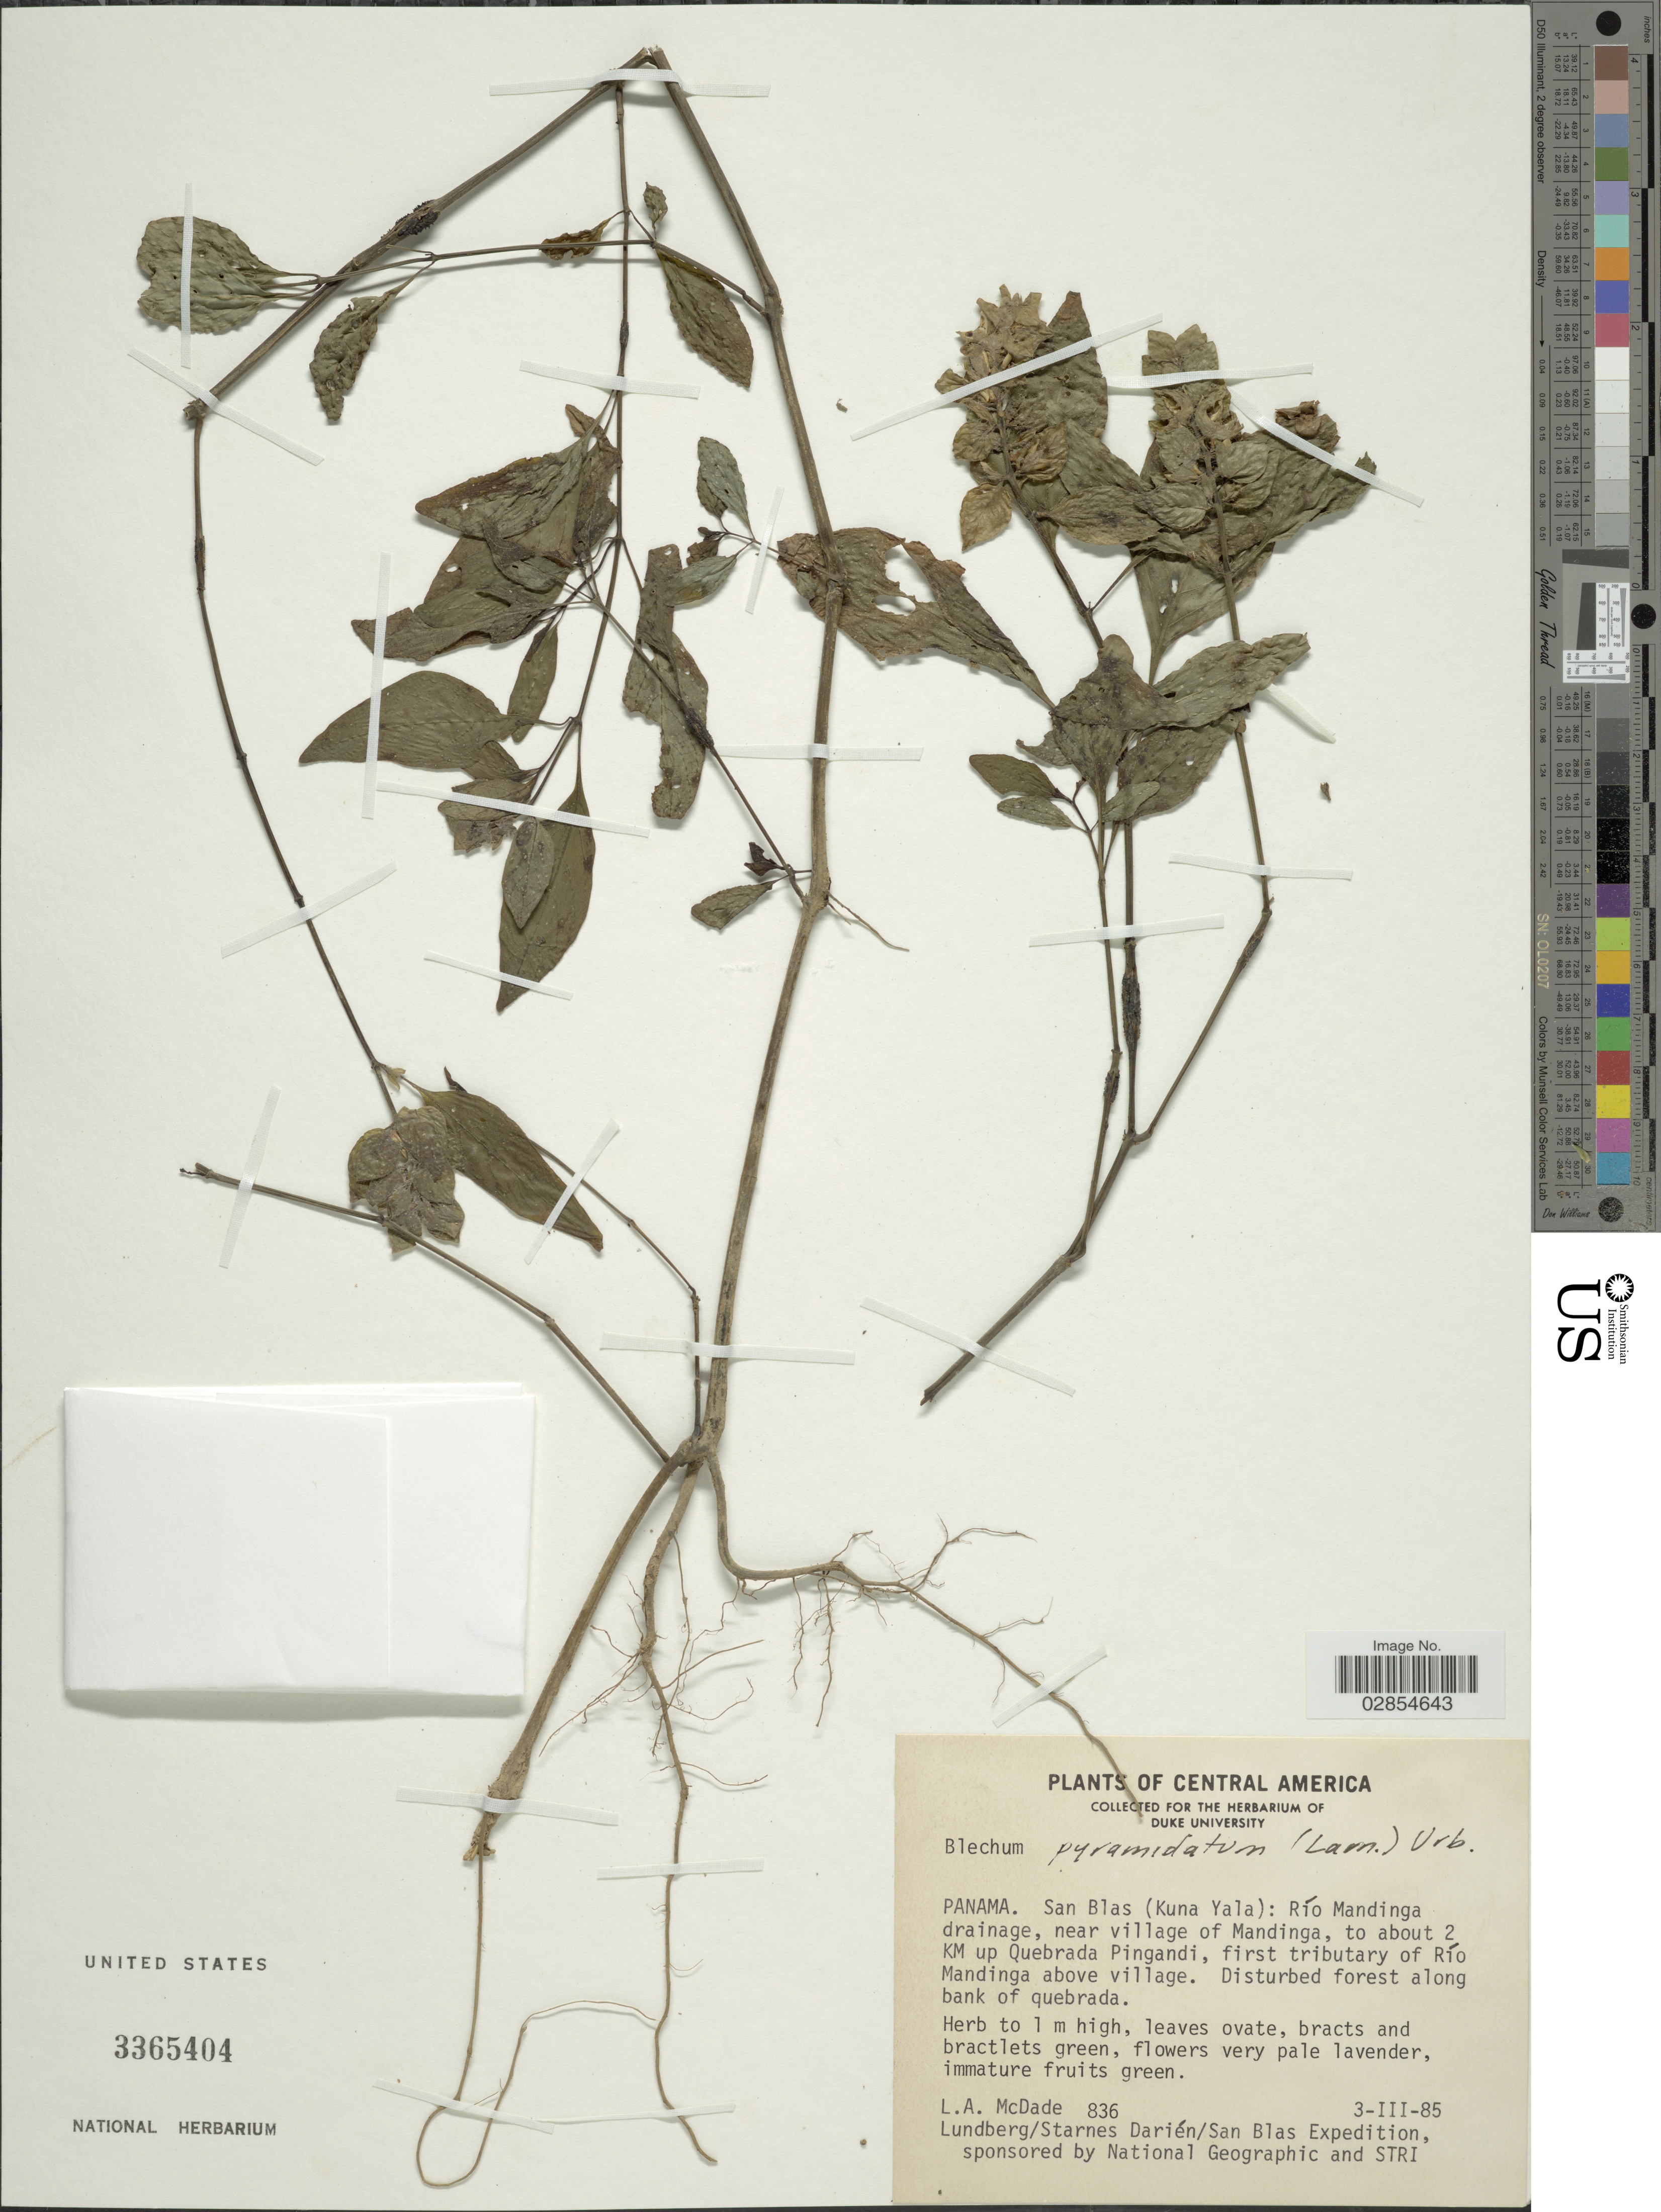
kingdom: Plantae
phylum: Tracheophyta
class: Magnoliopsida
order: Lamiales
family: Acanthaceae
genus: Blechum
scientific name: Blechum pyramidatum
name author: (Lam.) Urb.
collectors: L. McDade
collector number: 836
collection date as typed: Transcribed d/m/y: 3/3/85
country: Panama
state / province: Kuna Yala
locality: San Blas (Kuna Yala): Río Mandinga drainage, near village of Mandinga, to about 2 KM up Quebrada Pingandi, first tributary of Río Mandinga above village.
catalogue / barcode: US 3365404